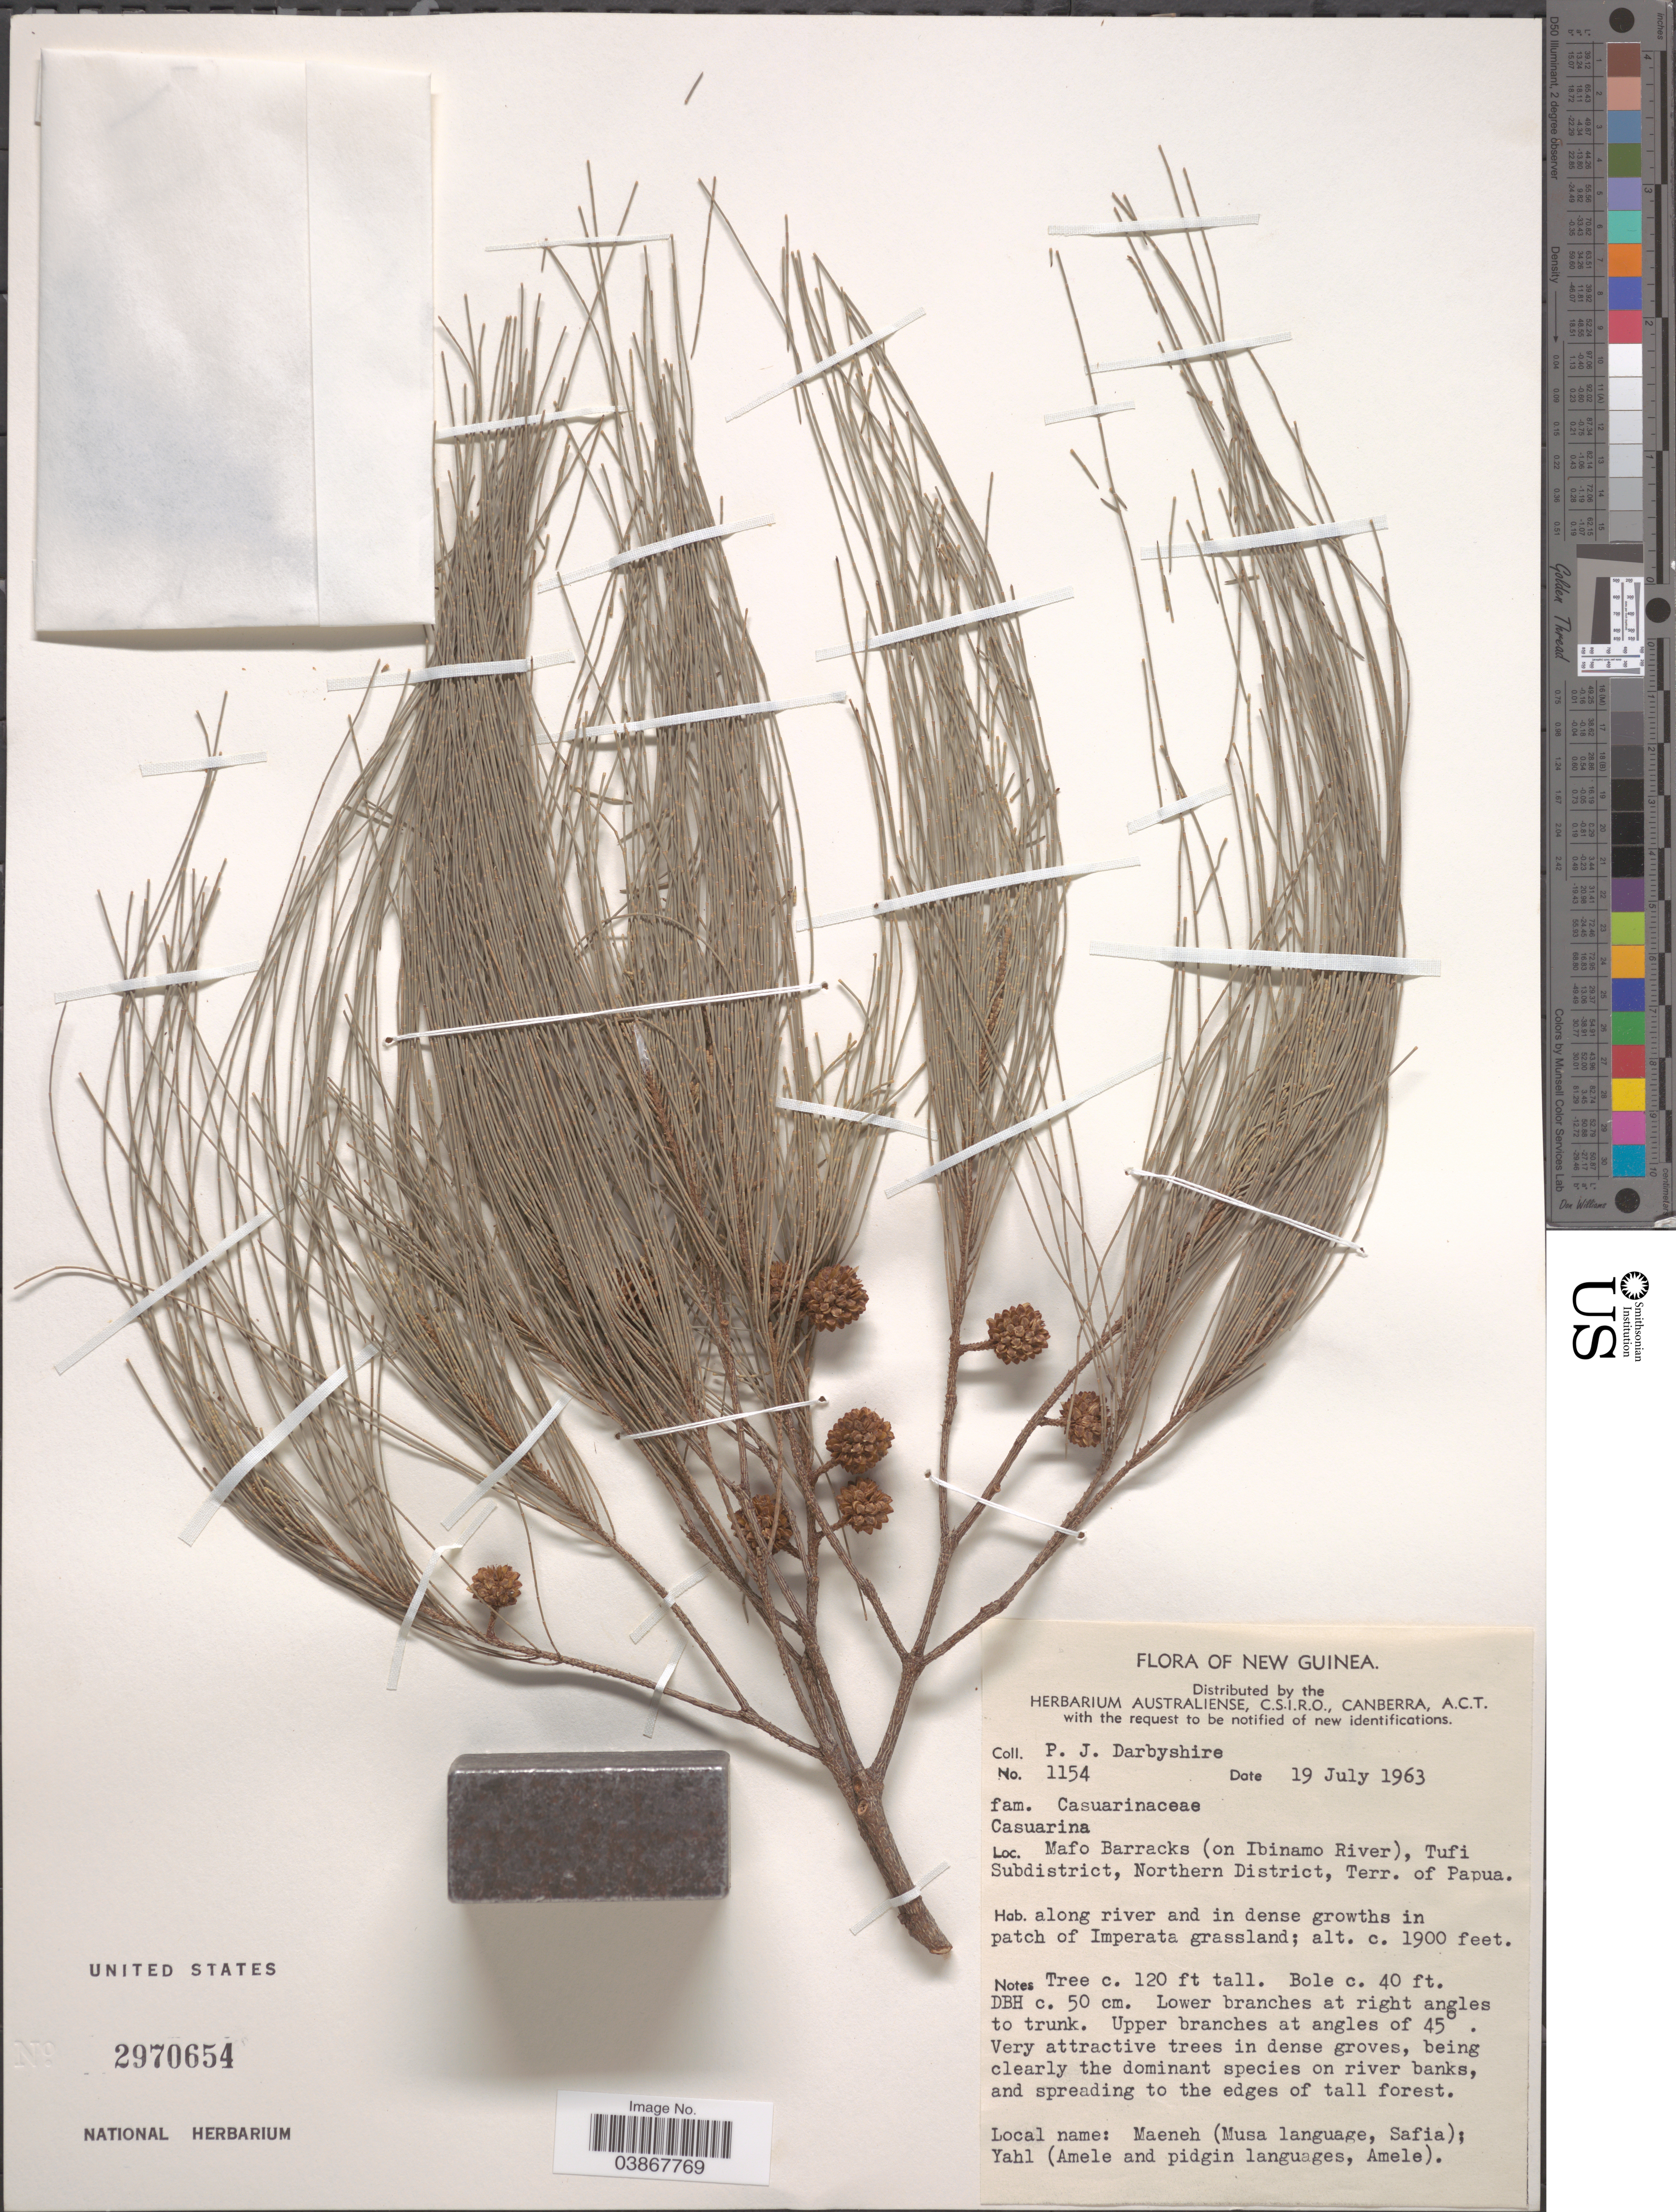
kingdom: Plantae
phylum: Tracheophyta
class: Magnoliopsida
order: Fagales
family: Casuarinaceae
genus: Casuarina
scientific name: Casuarina sp.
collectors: P. Darbyshire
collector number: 1154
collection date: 1963-07-19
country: Papua New Guinea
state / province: Northern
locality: New Guinea. Mafo Barracks (on Ibinamo River), Tufi Subdistrict, Northern District, Terr. of Papua. Along river and in dense growth in patch of Imperata grassland.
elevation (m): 579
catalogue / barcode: US 2970654